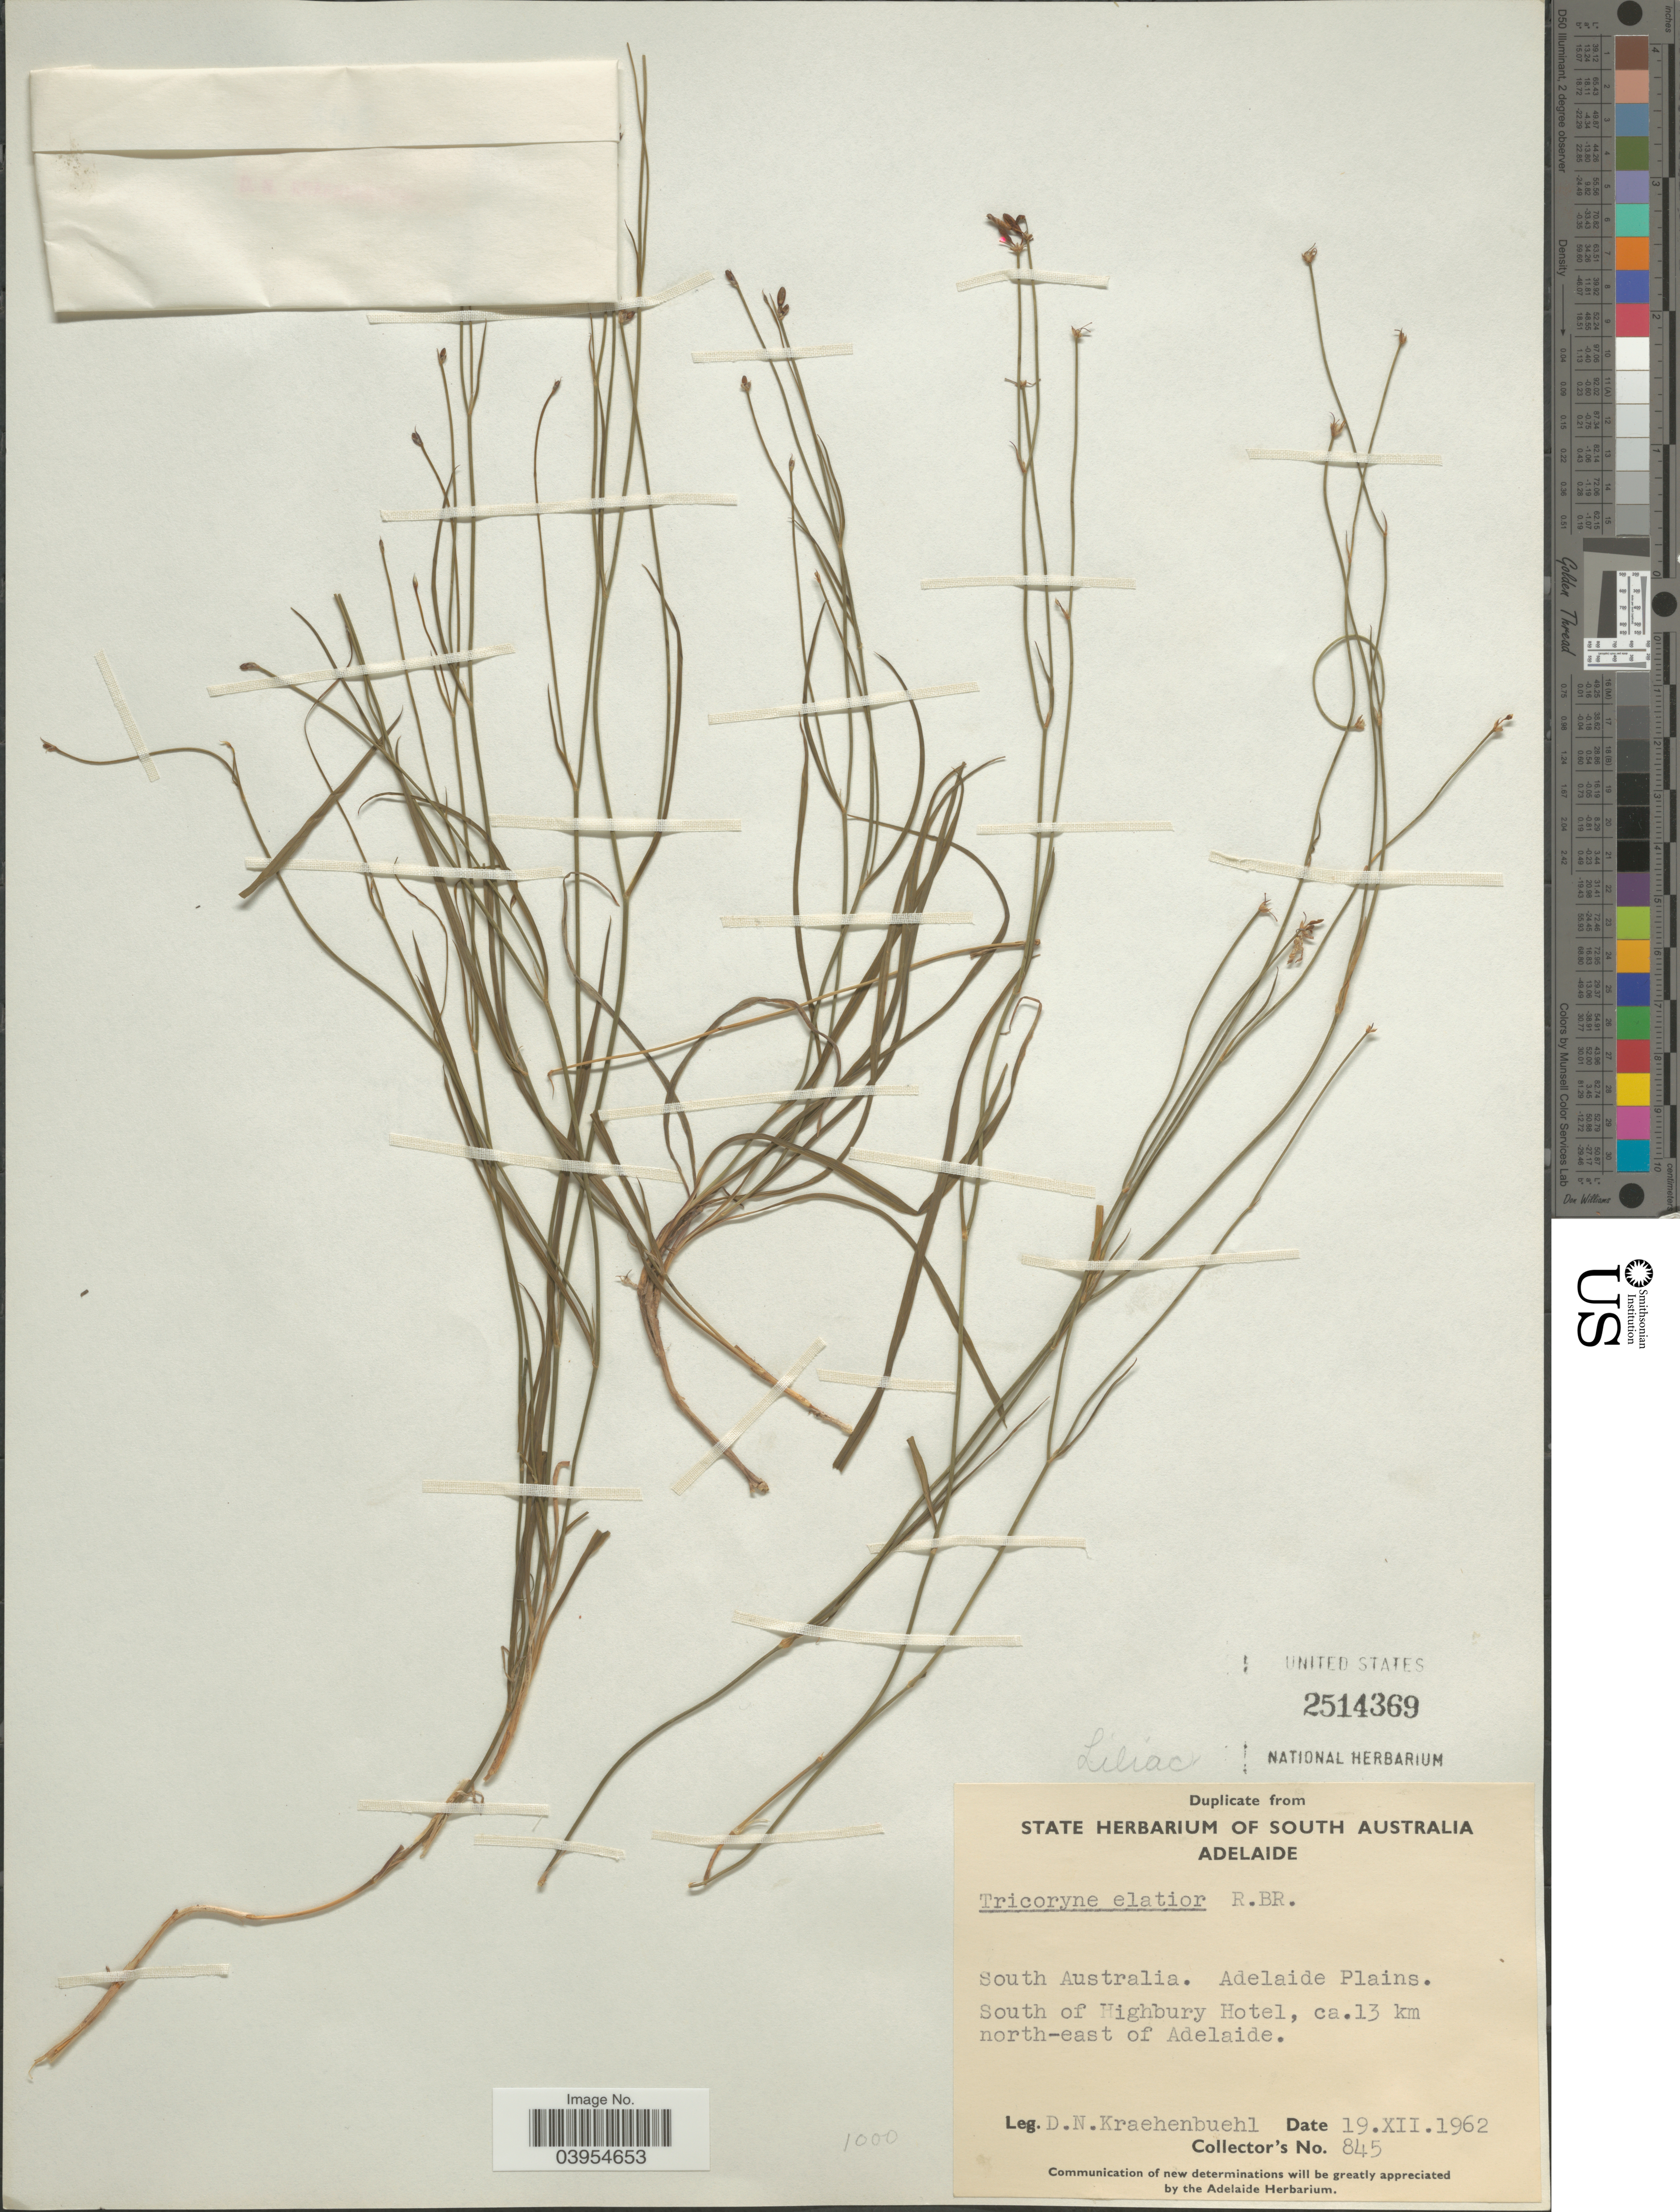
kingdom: Plantae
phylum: Tracheophyta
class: Liliopsida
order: Asparagales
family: Asphodelaceae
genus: Tricoryne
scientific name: Tricoryne elatior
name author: R. Br.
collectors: D. Kraehenbuehl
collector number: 845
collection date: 1962-12-19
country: Australia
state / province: South Australia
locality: Adelaide Plains. South of Highbury Hotel, ca.13 km north-east of Adelaide.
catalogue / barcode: US 2514369